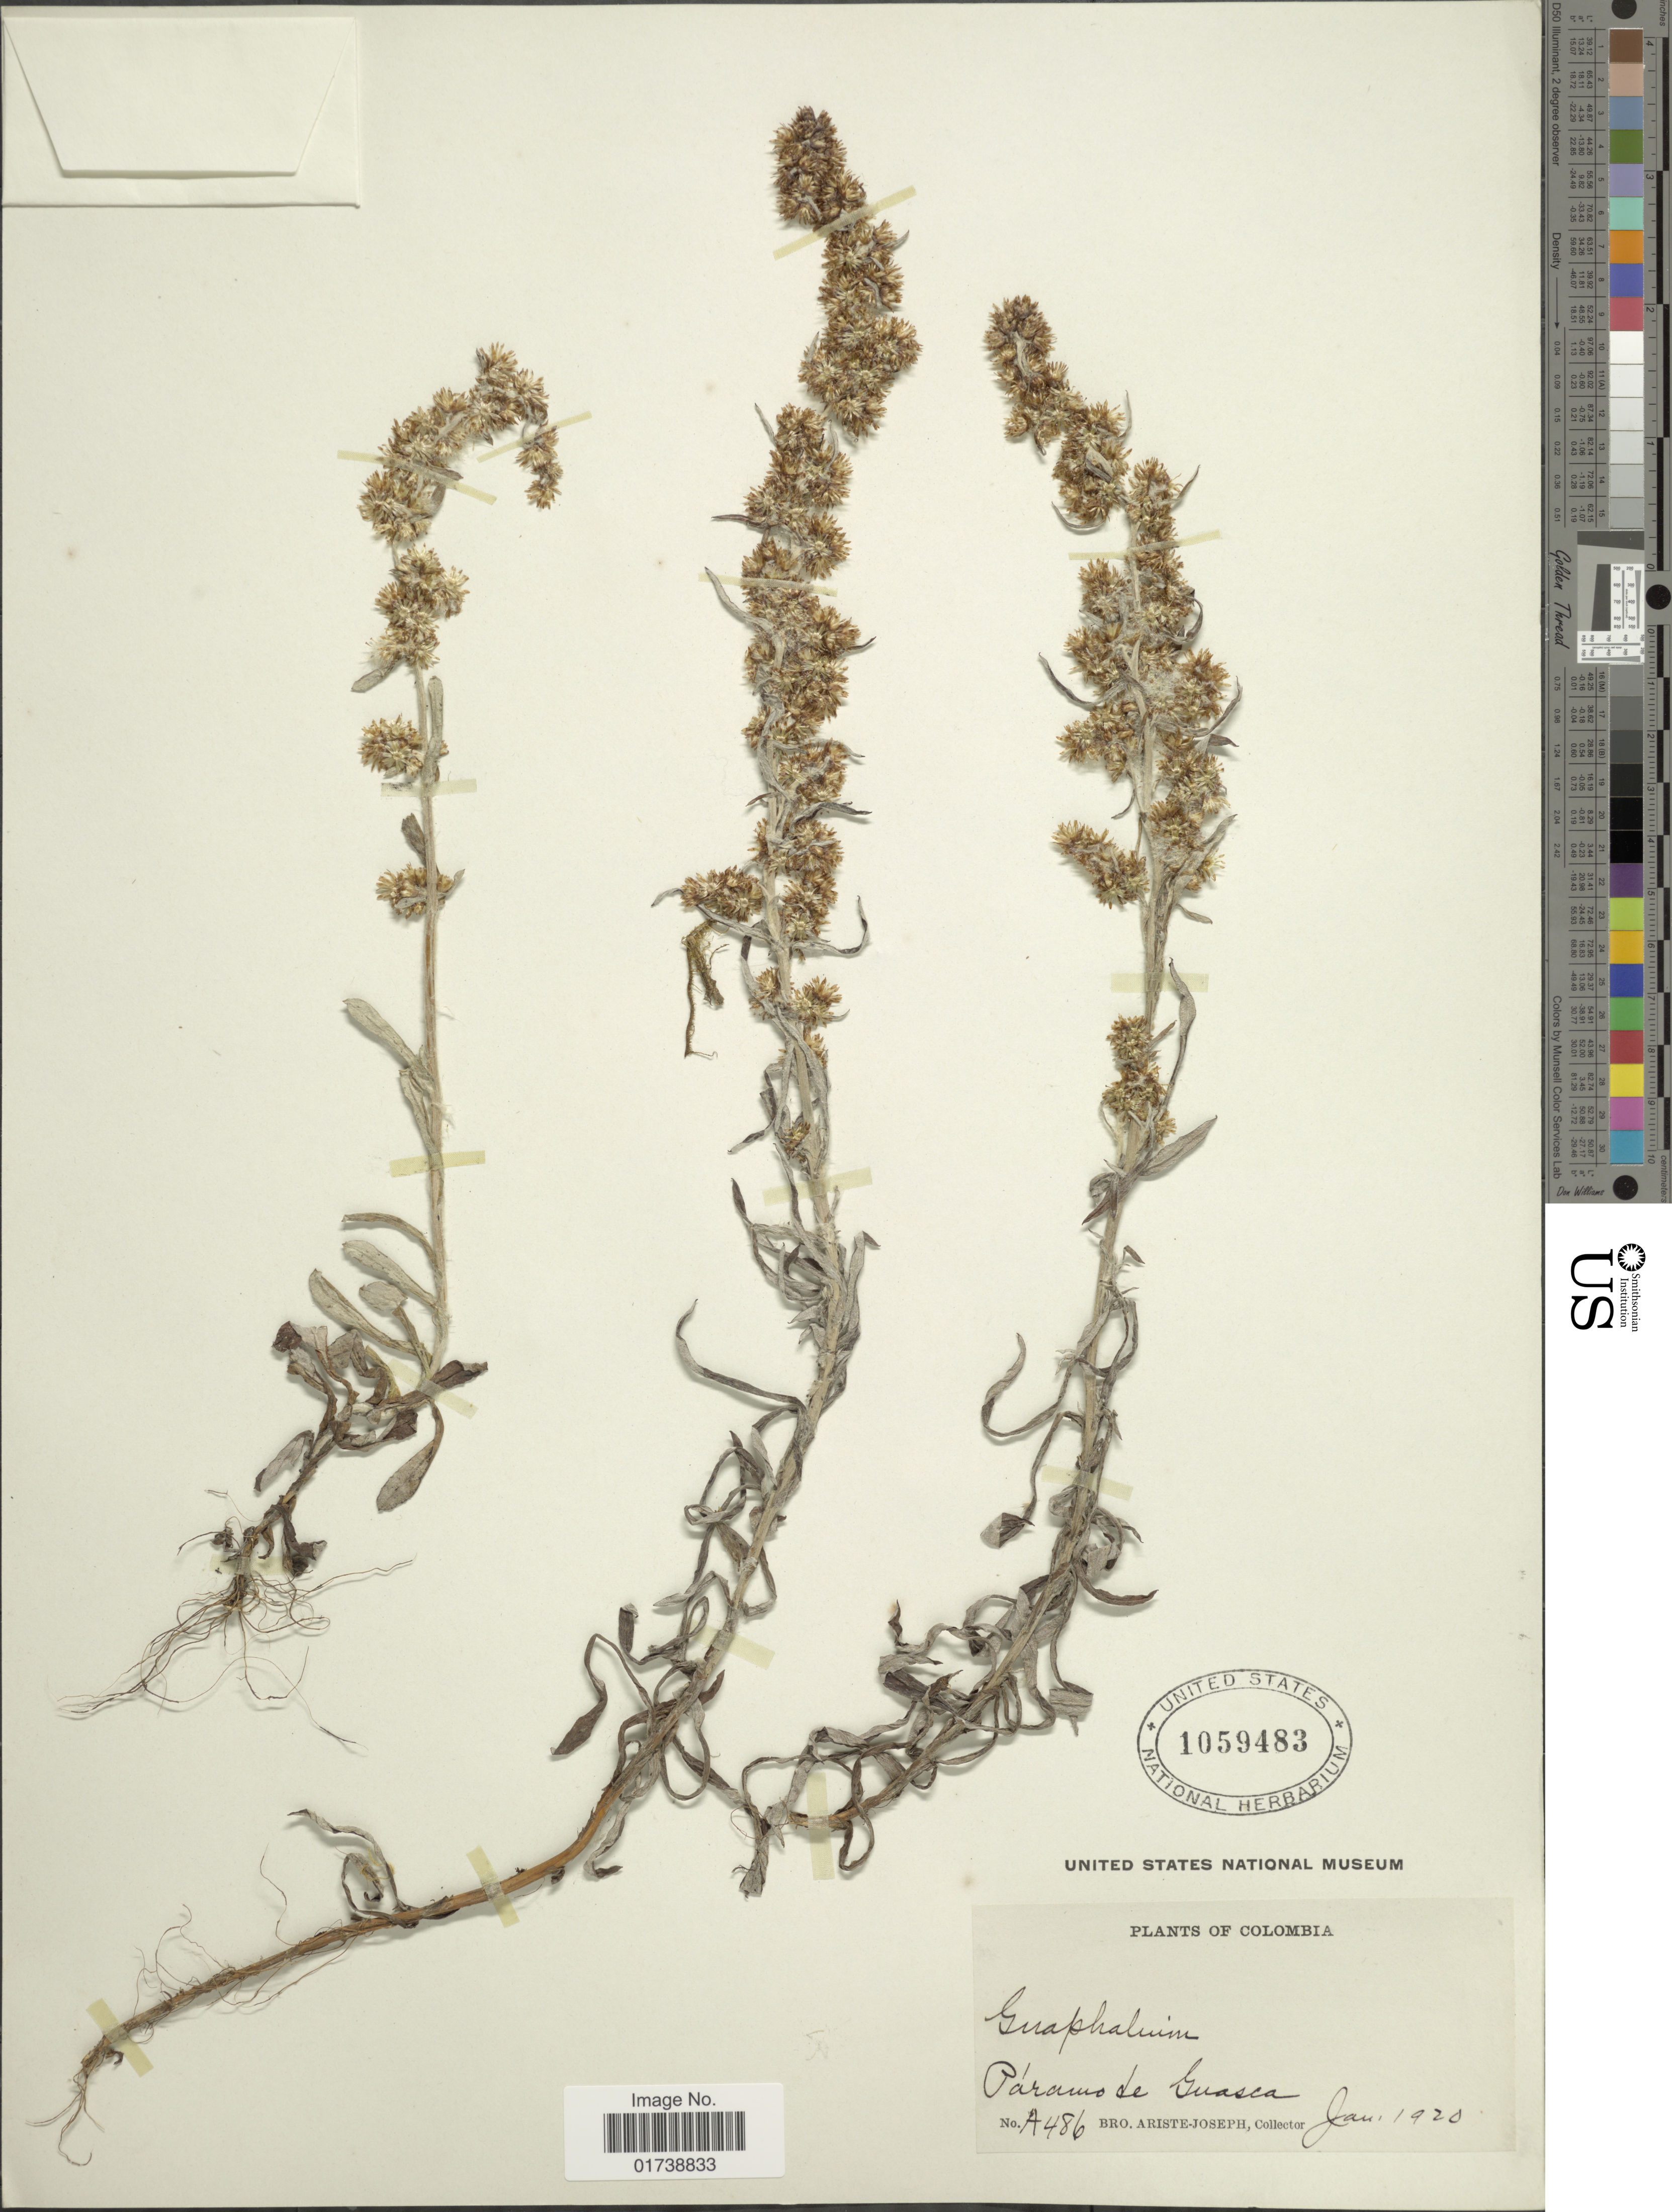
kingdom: Plantae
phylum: Tracheophyta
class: Magnoliopsida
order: Asterales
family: Asteraceae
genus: Gamochaeta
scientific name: Gamochaeta sp.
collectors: Bro. Ariste-Joseph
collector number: A486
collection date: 1920-01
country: Colombia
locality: Paramo de Guasca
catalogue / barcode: US 1059483